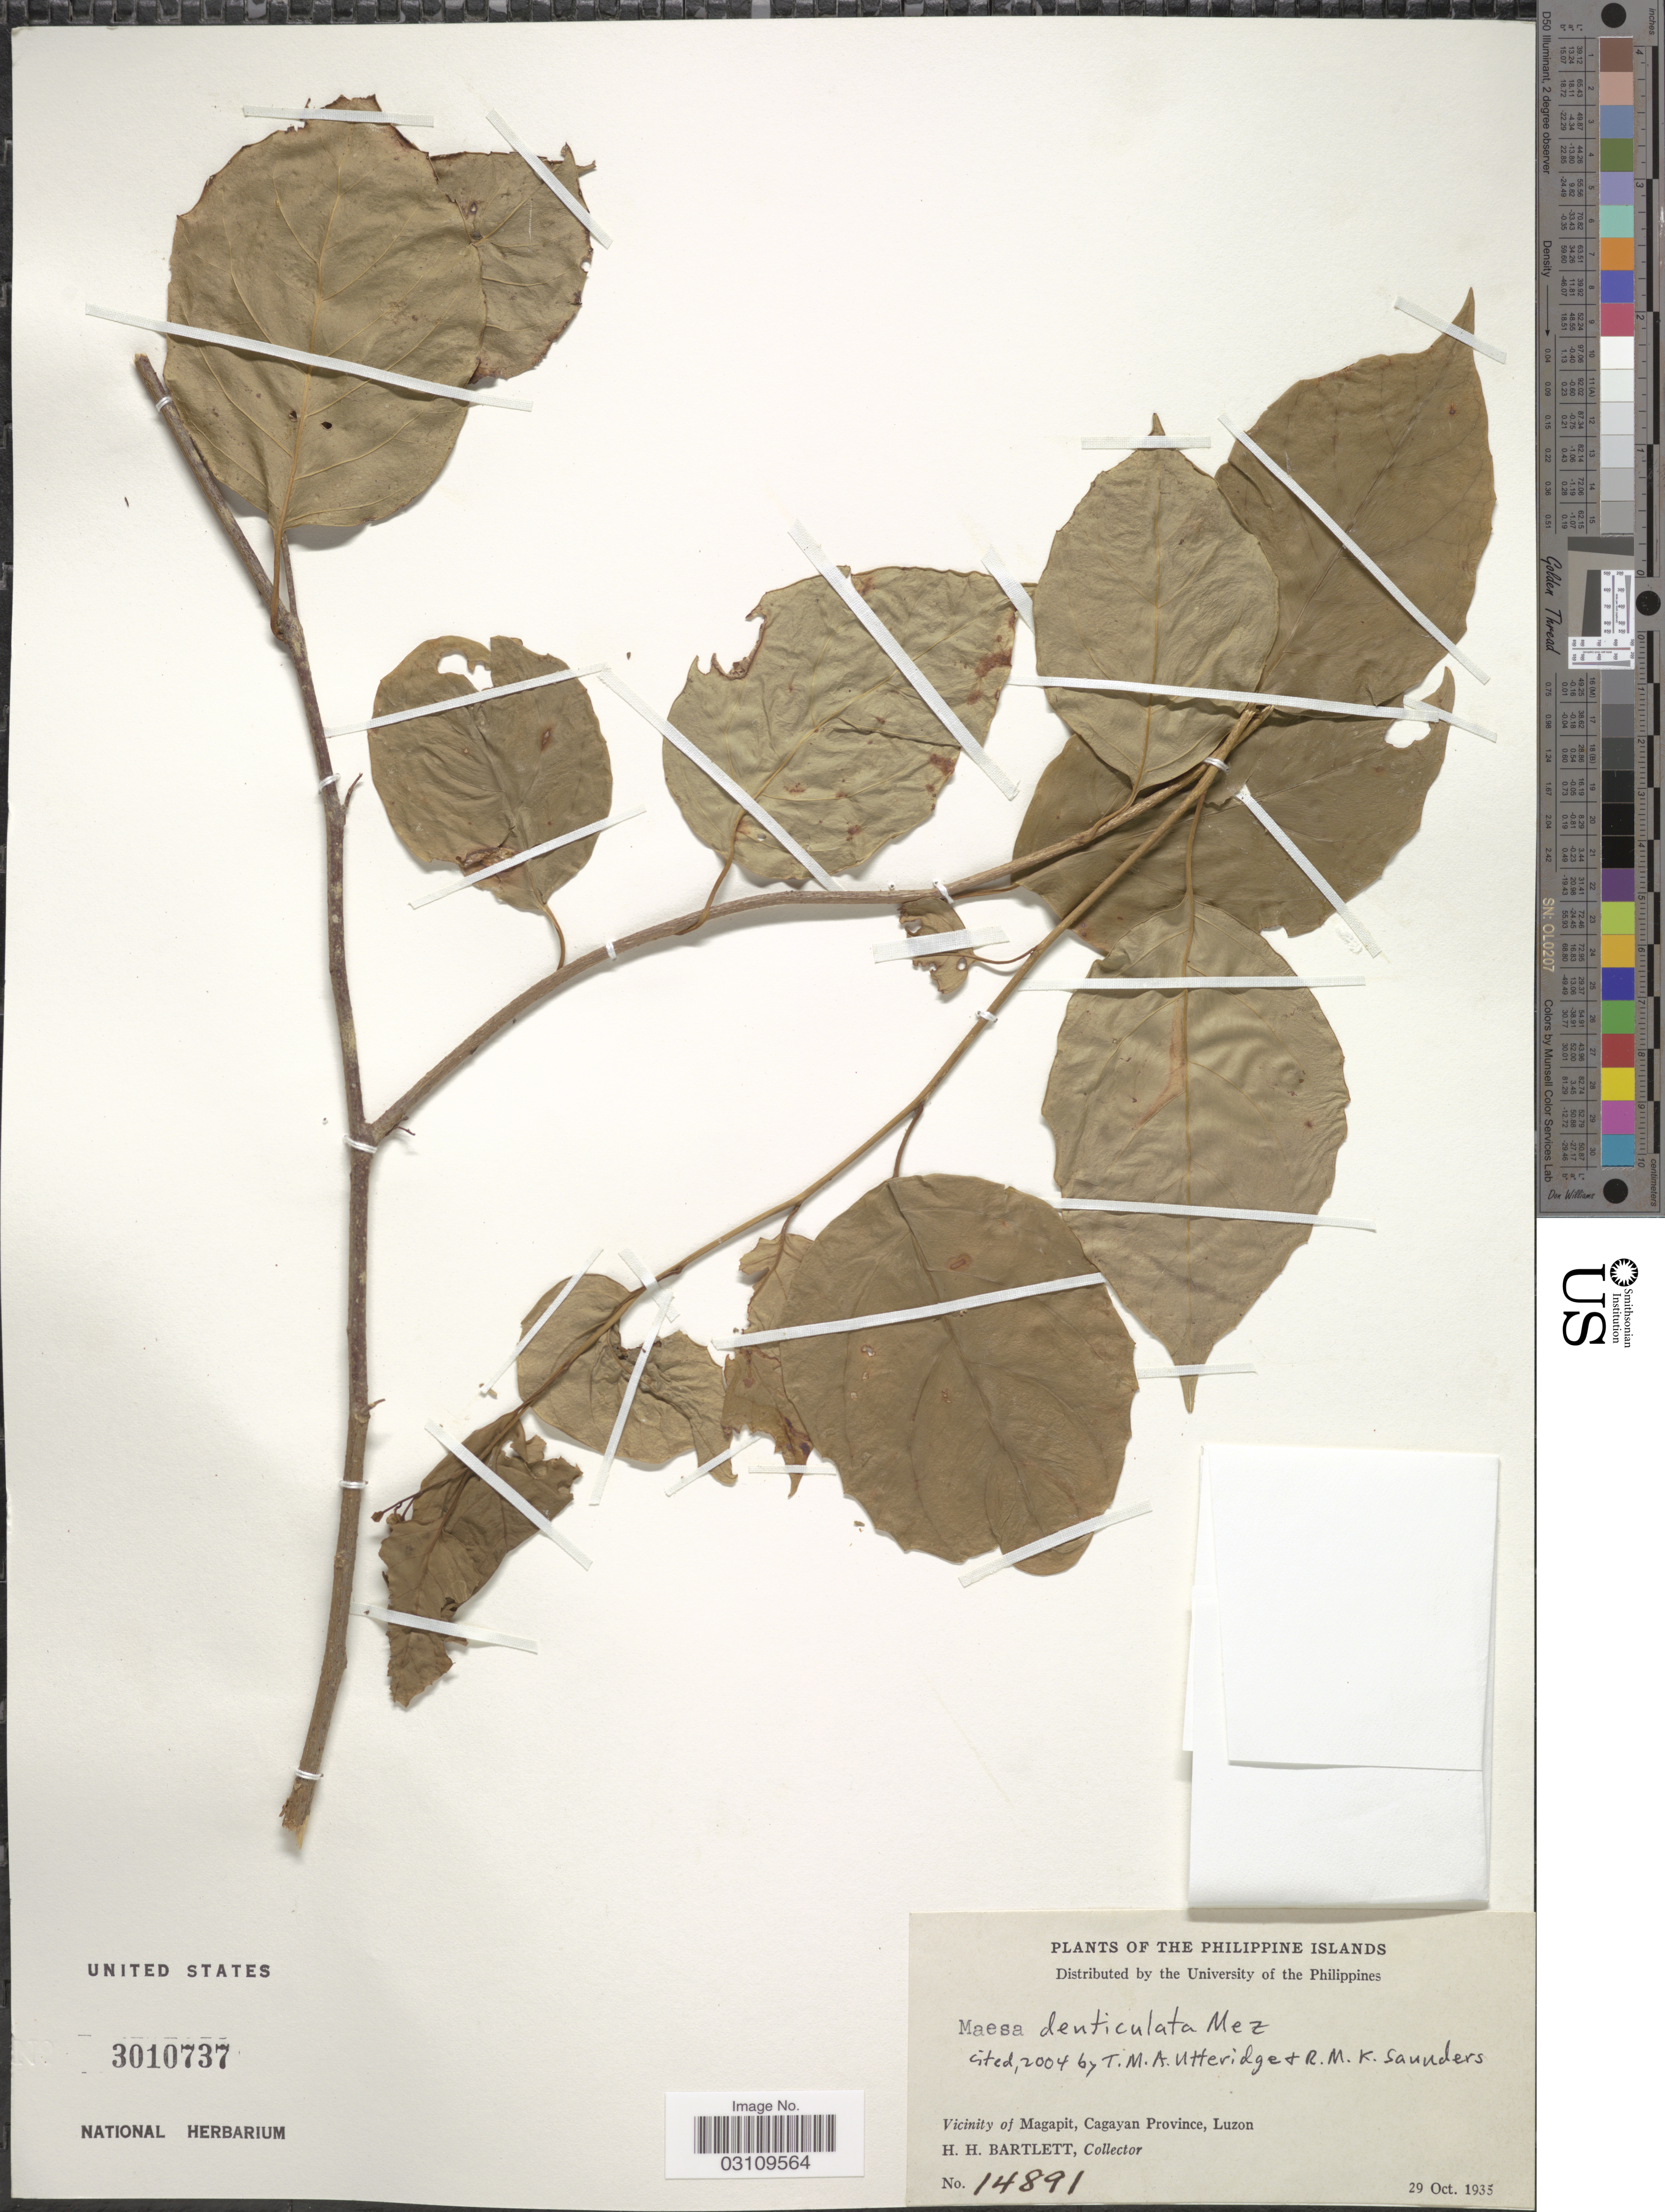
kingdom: Plantae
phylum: Tracheophyta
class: Magnoliopsida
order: Ericales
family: Primulaceae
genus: Maesa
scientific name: Maesa denticulata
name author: Mez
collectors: H. H. Bartlett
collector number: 14891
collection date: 1935-10-29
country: Philippines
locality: Vicinity of Magapit, Cagayan Province, Luzon.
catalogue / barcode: US 3010737